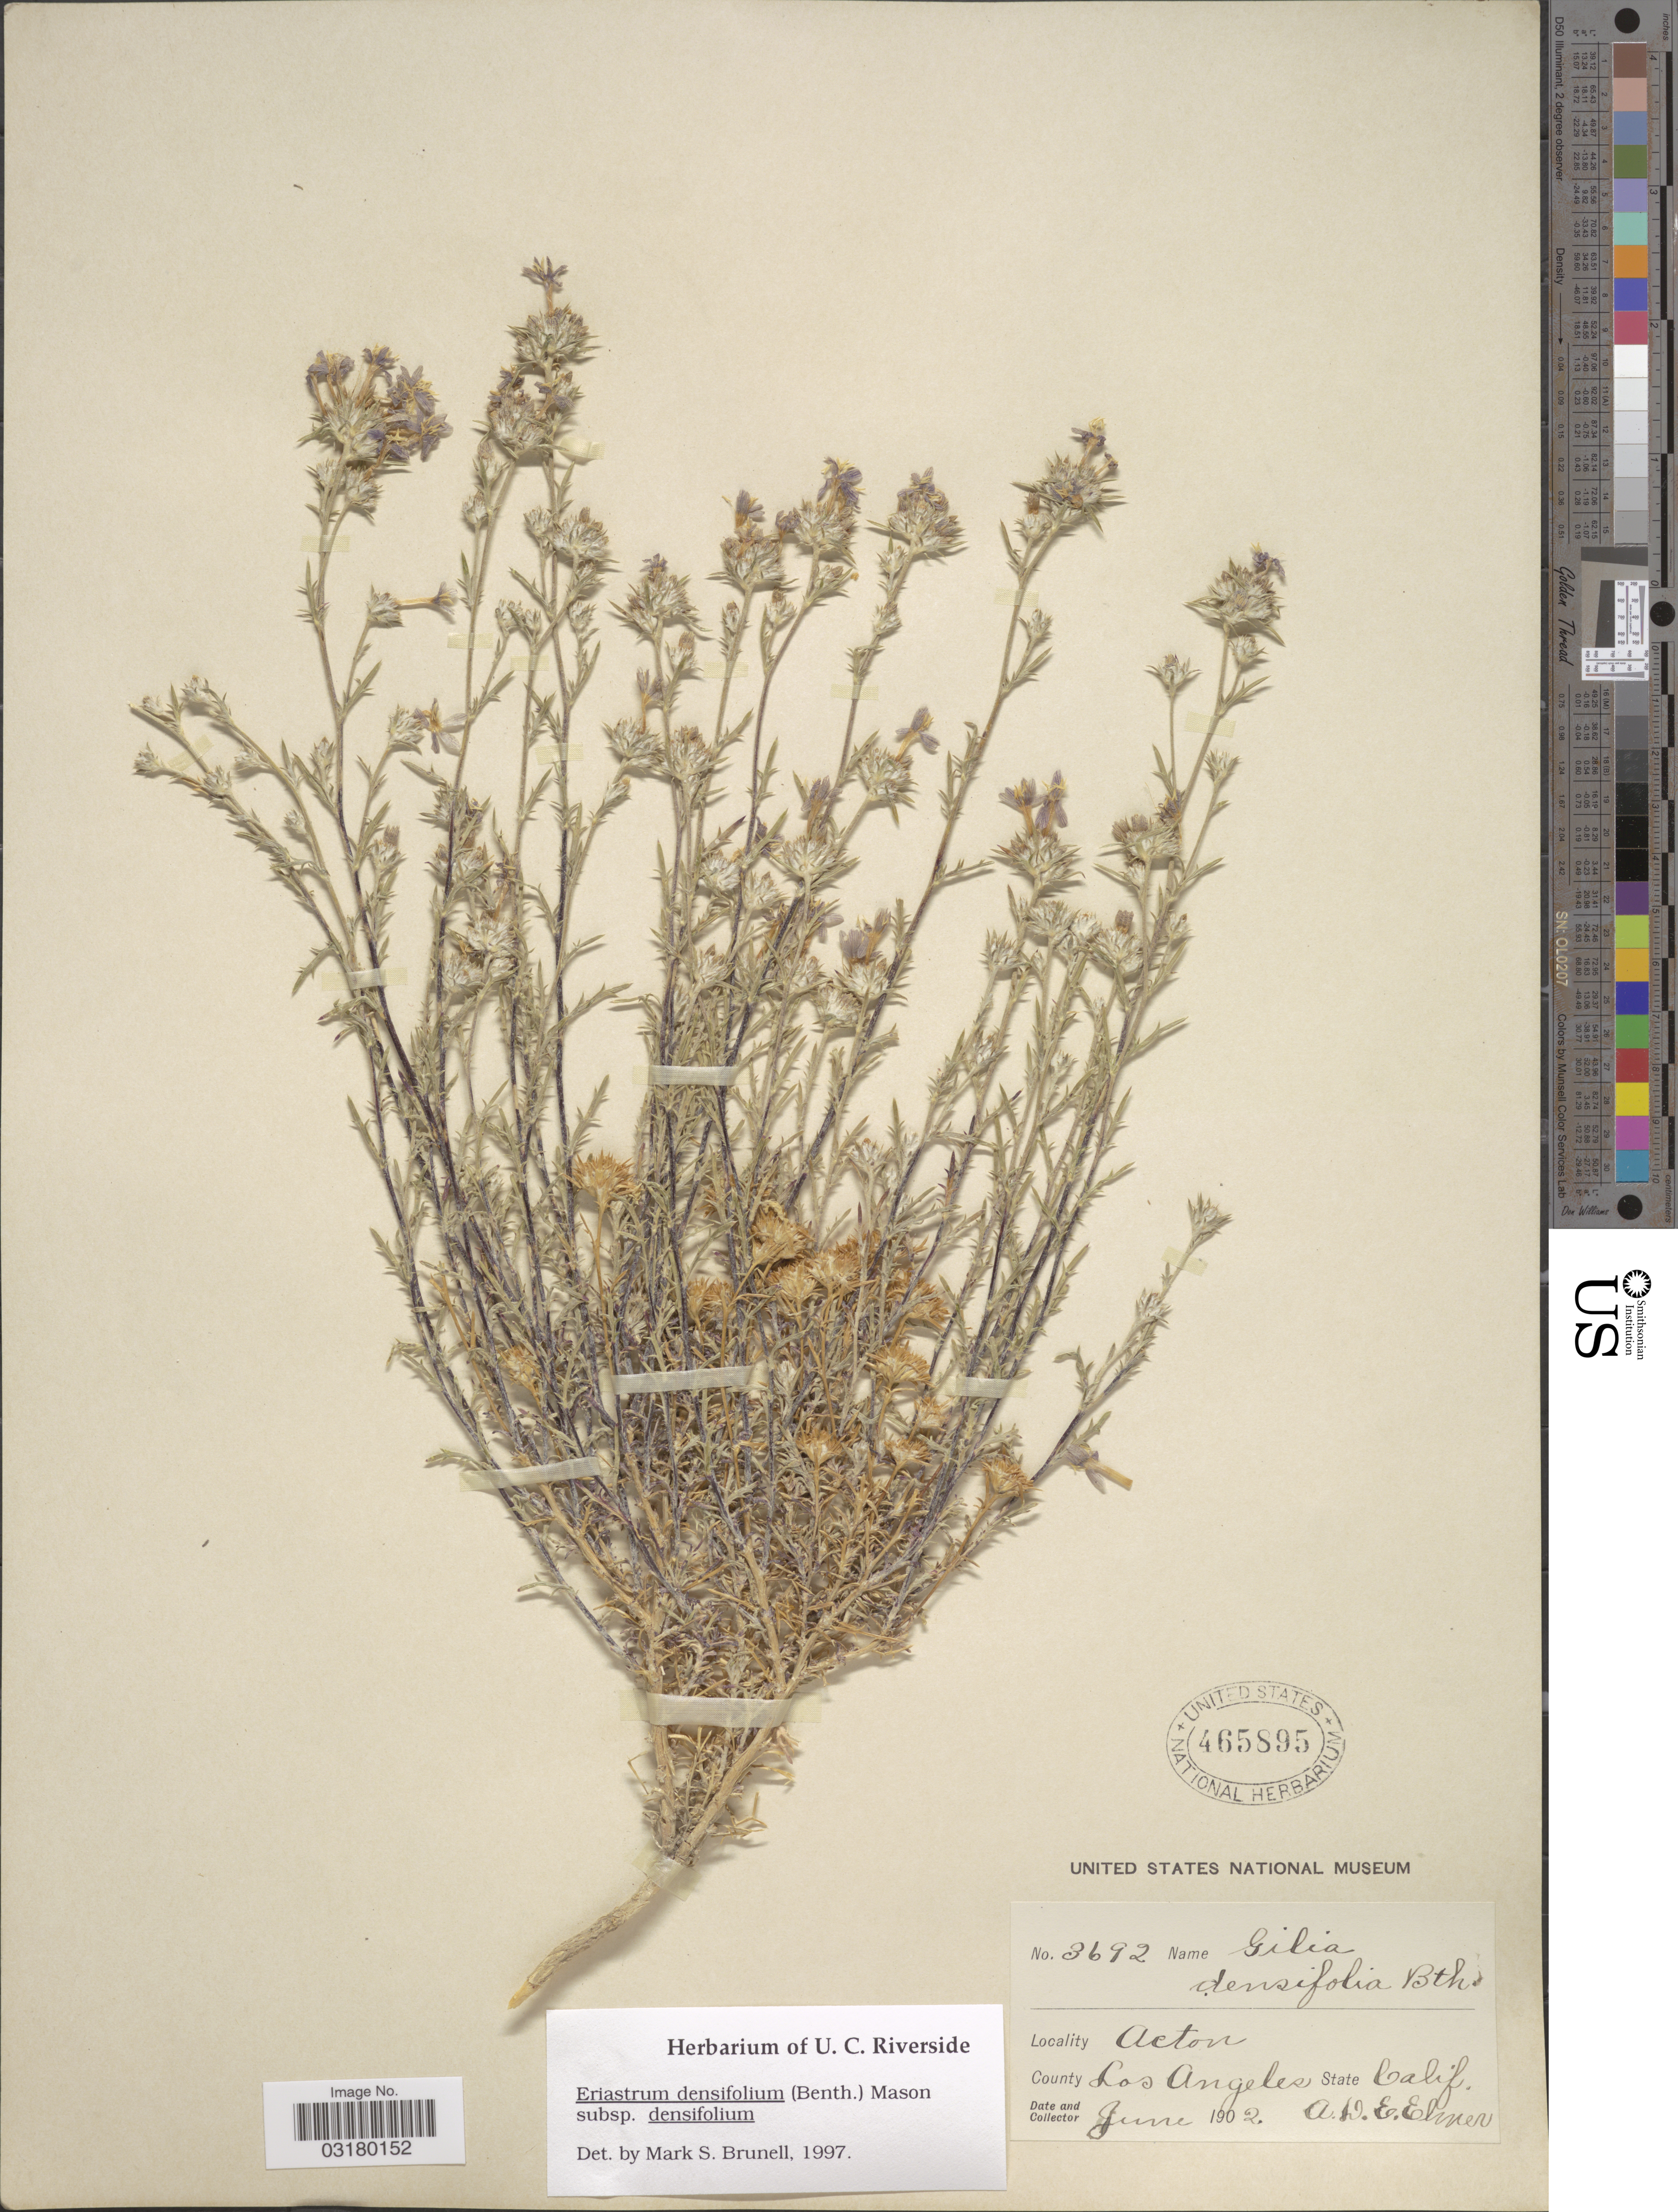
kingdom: Plantae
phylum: Tracheophyta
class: Magnoliopsida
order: Ericales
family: Polemoniaceae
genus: Eriastrum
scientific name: Eriastrum densifolium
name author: (Benth.) H. Mason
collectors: A. D. E. Elmer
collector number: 3692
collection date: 1902-06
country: United States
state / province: California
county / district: Los Angeles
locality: Acton. County Los Angeles.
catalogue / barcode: US 465895